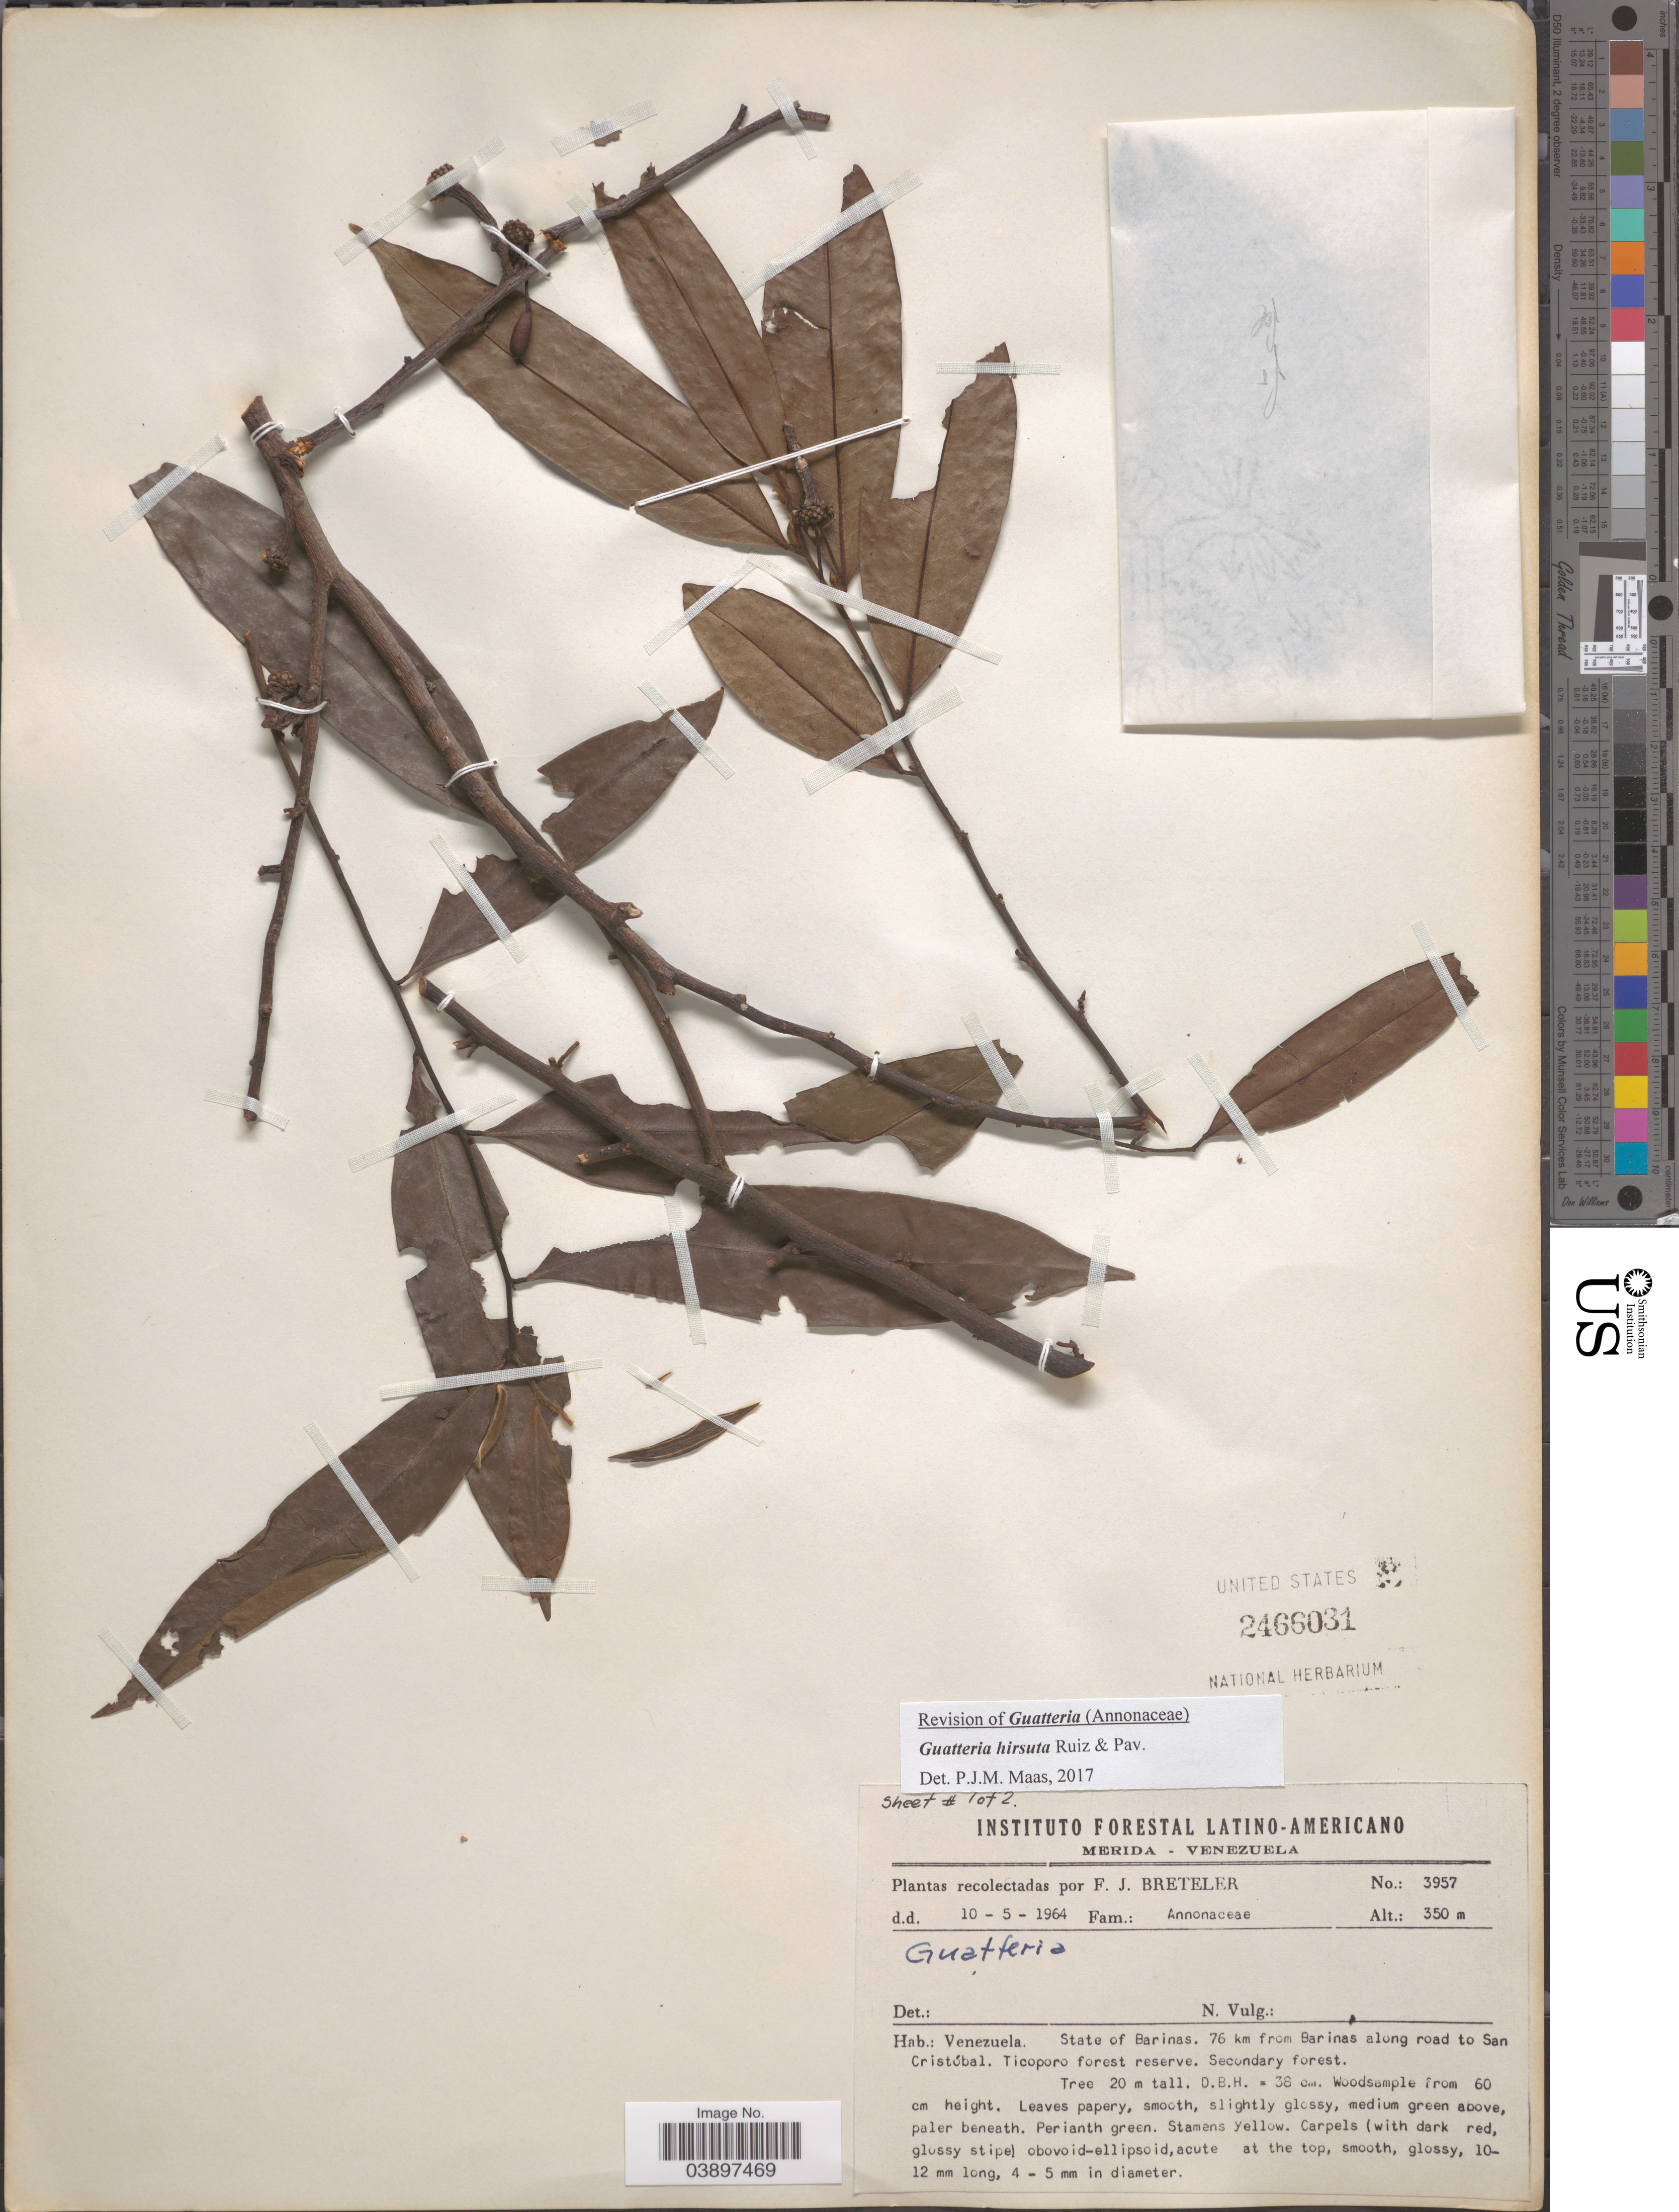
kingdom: Plantae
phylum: Tracheophyta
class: Magnoliopsida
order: Magnoliales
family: Annonaceae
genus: Guatteria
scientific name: Guatteria hirsuta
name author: Ruiz & Pav.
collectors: F. J. Breteler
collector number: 3957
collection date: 1964-05-10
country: Venezuela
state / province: Barinas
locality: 76 km from Barinas along road to San Cristóbal. Ticoporo forest reserve.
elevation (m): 350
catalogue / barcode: US 2466031